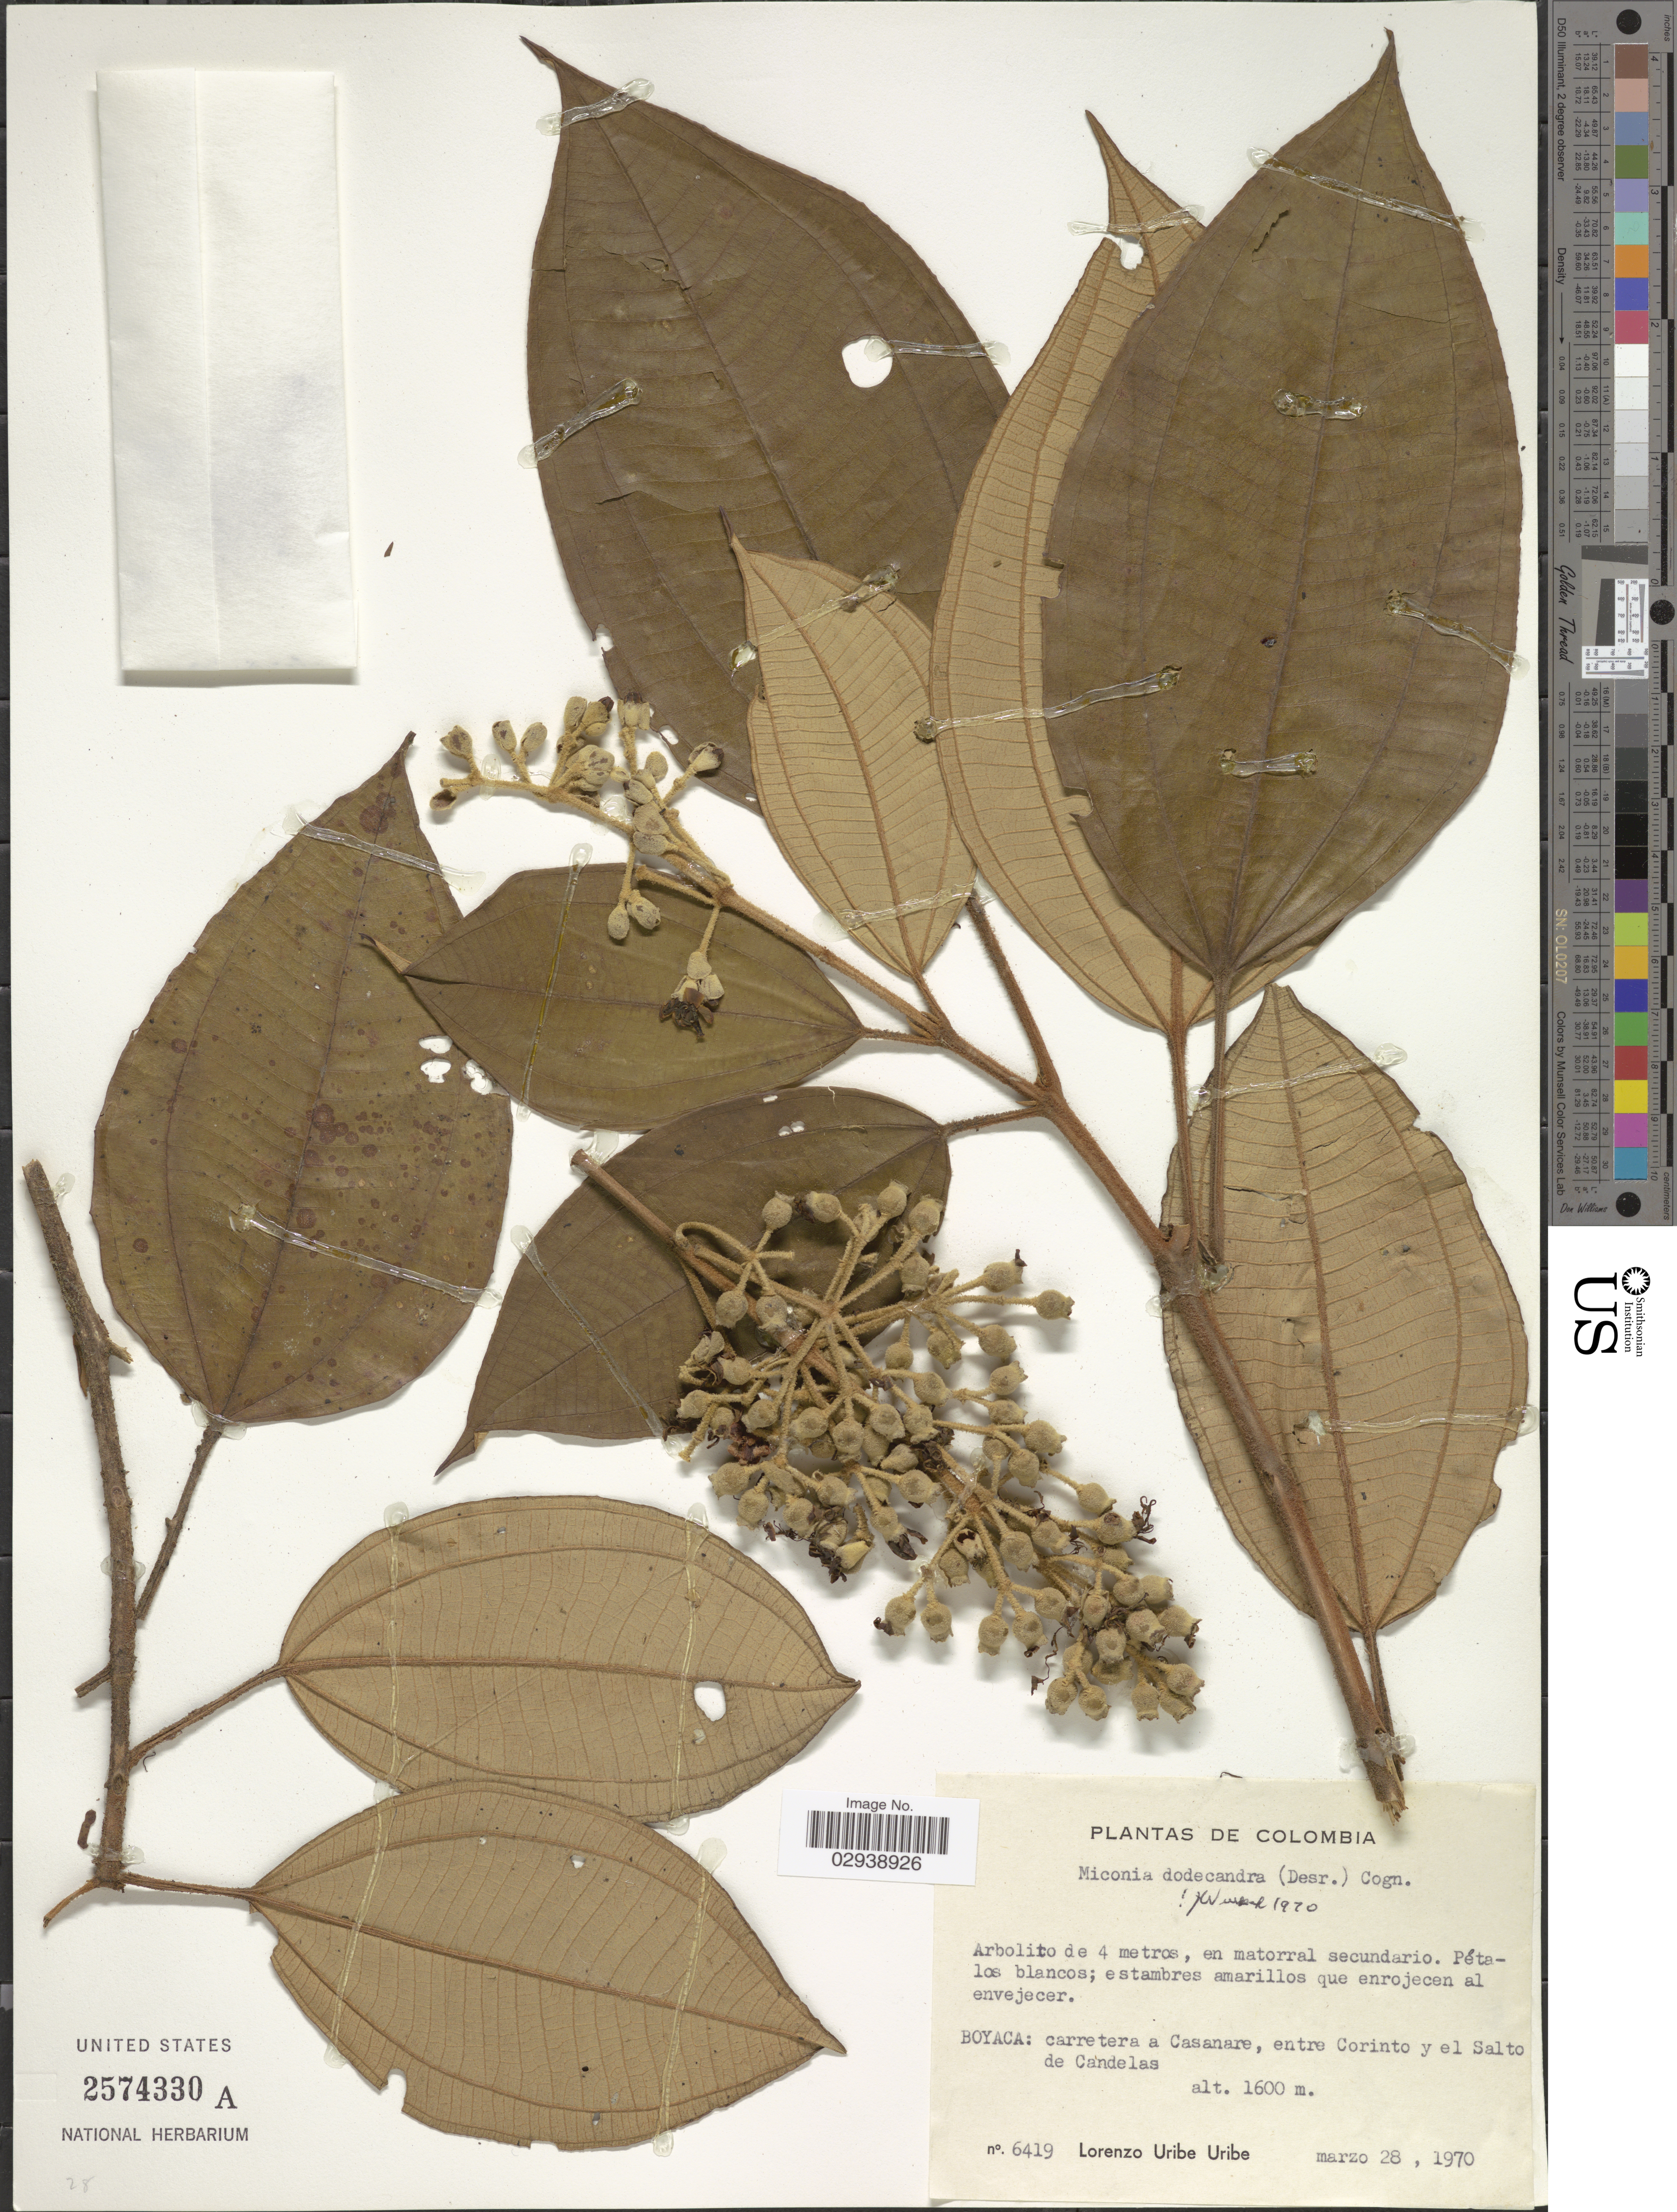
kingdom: Plantae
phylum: Tracheophyta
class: Magnoliopsida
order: Myrtales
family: Melastomataceae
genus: Miconia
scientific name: Miconia dodecandra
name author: Cogn.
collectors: L. Uribe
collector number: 6419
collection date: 1970-03-28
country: Colombia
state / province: Boyacá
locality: Carretera a Casanare, entre Corinto y El Salto de Candelas.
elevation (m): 1600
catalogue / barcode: US 2574330A